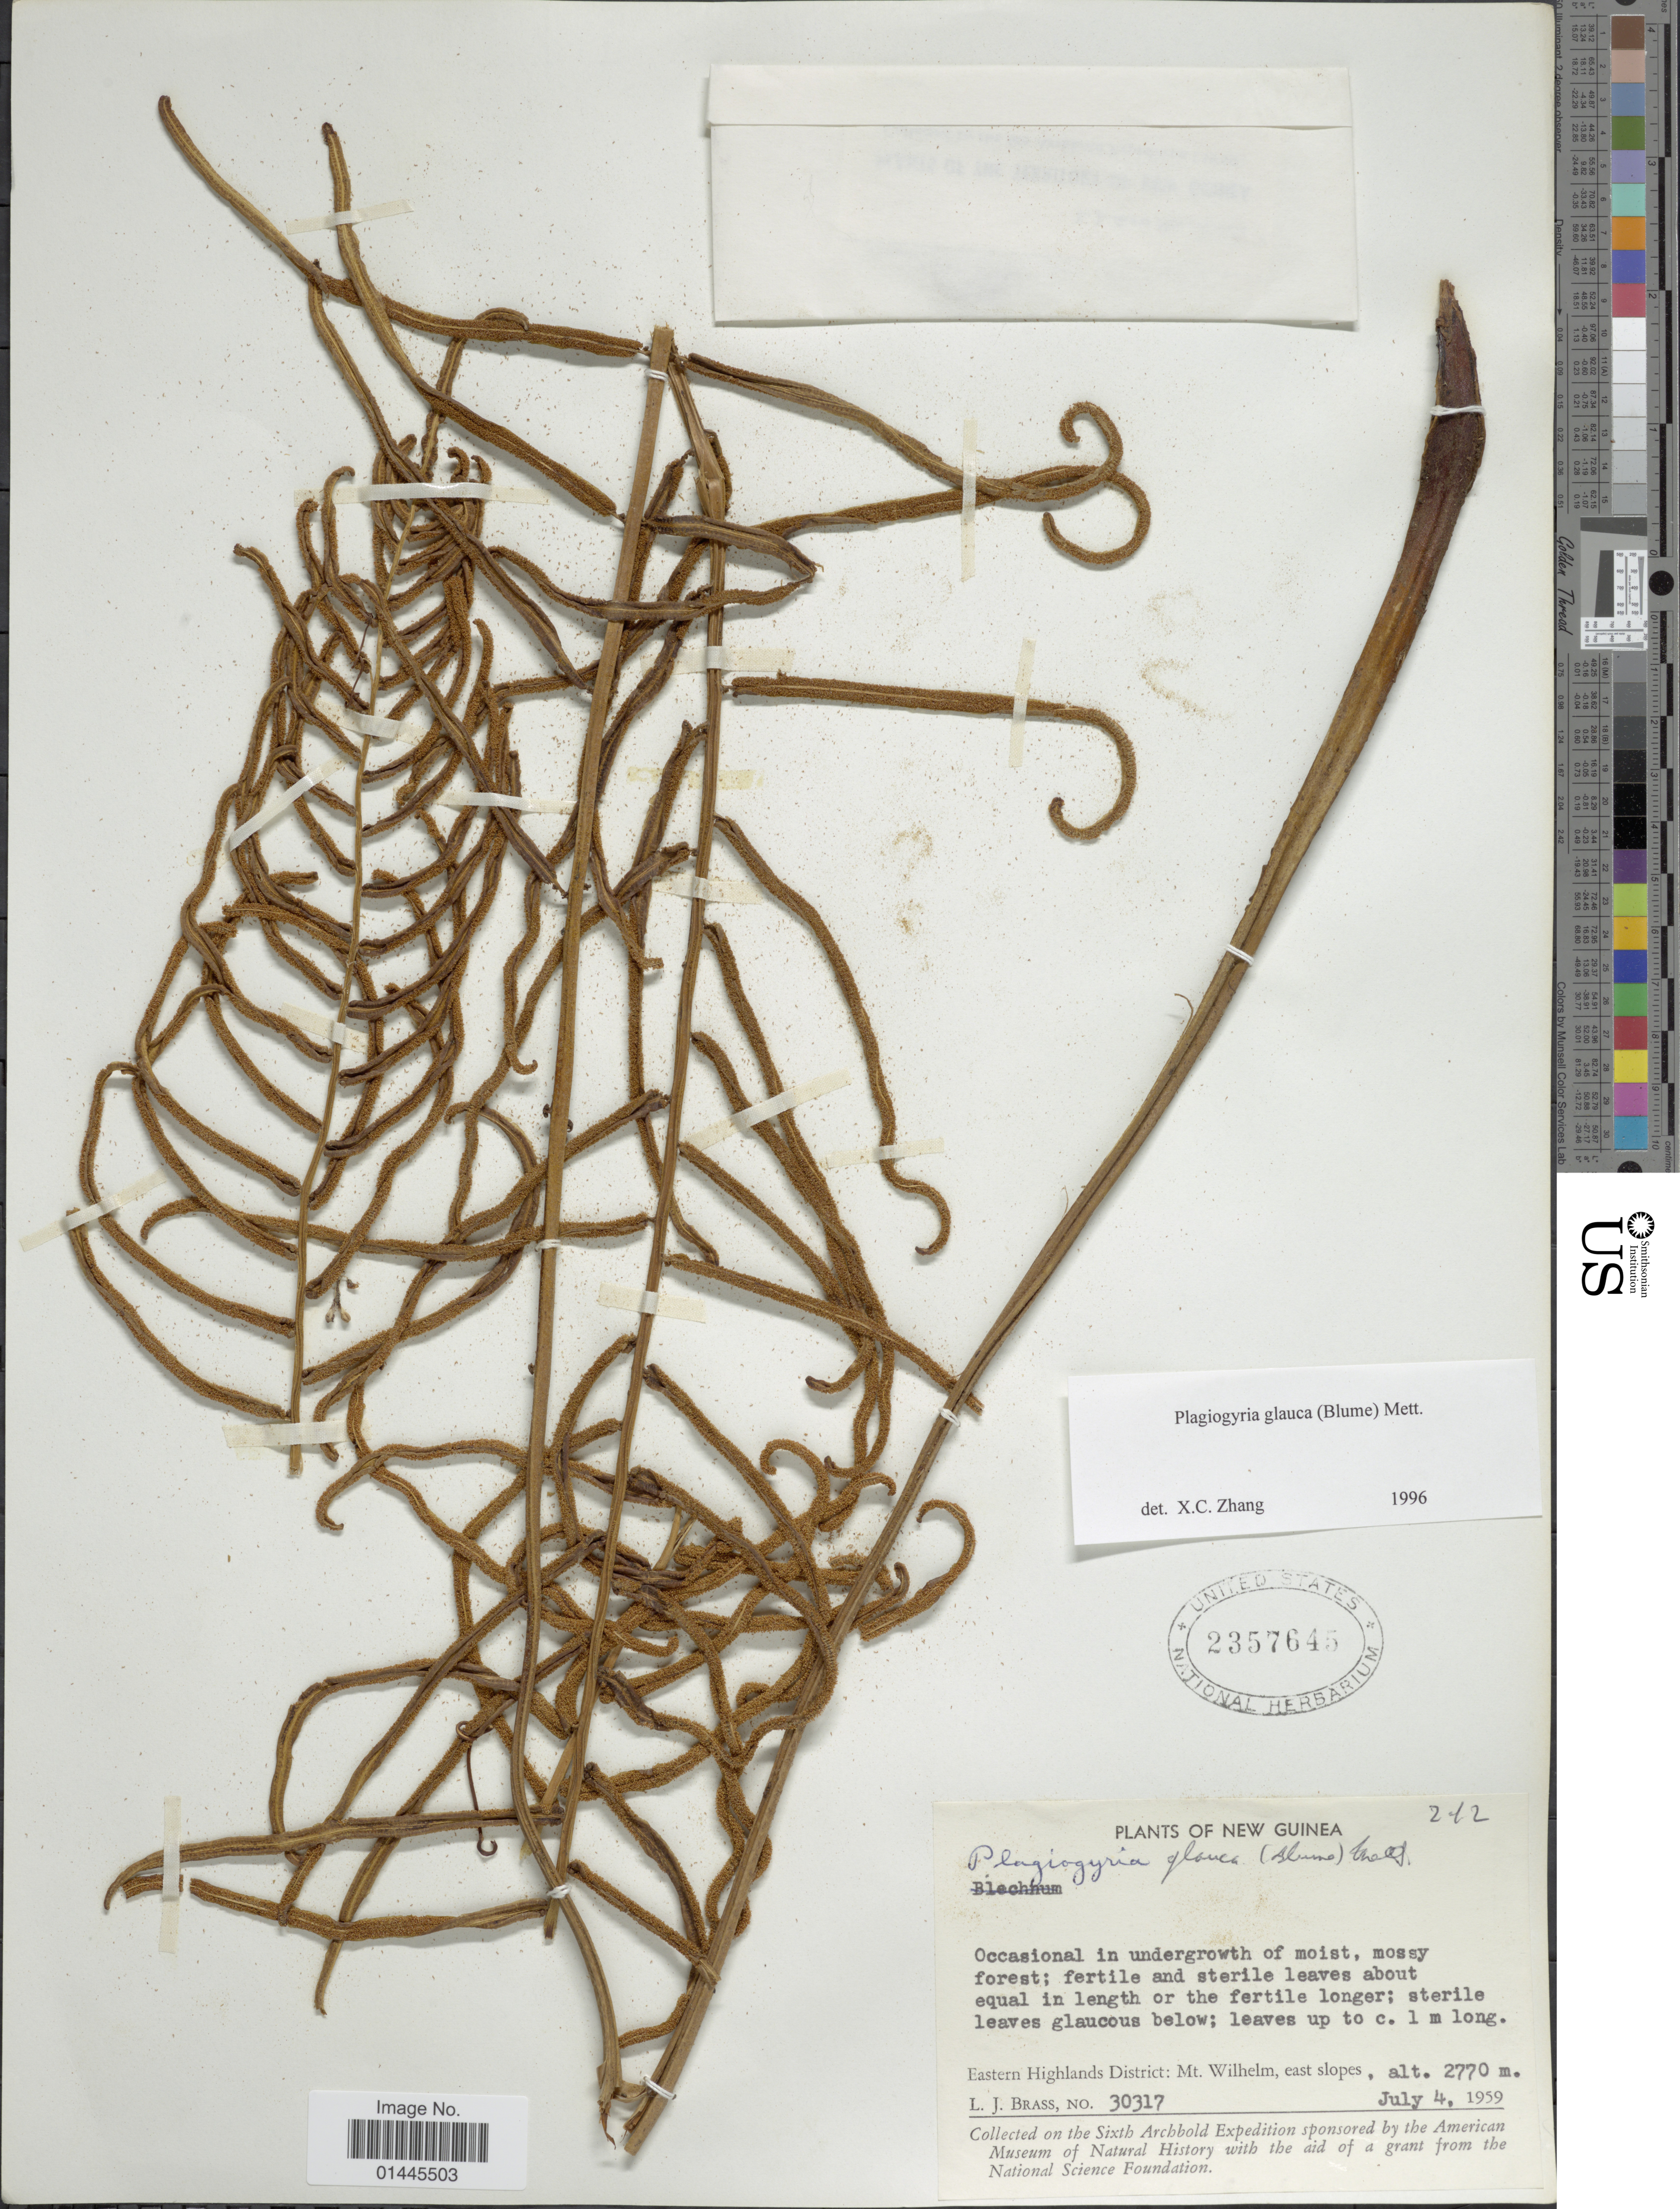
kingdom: Plantae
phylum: Tracheophyta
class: Polypodiopsida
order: Cyatheales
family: Plagiogyriaceae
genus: Plagiogyria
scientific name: Plagiogyria glauca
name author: (Blume) Mett.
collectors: L. J. Brass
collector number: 30317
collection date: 1959-07-04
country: Papua New Guinea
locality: New Guinea, Eastern Highlands District: Mt. Wilhelm, east slopes.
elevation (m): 2770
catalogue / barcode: US 2357645